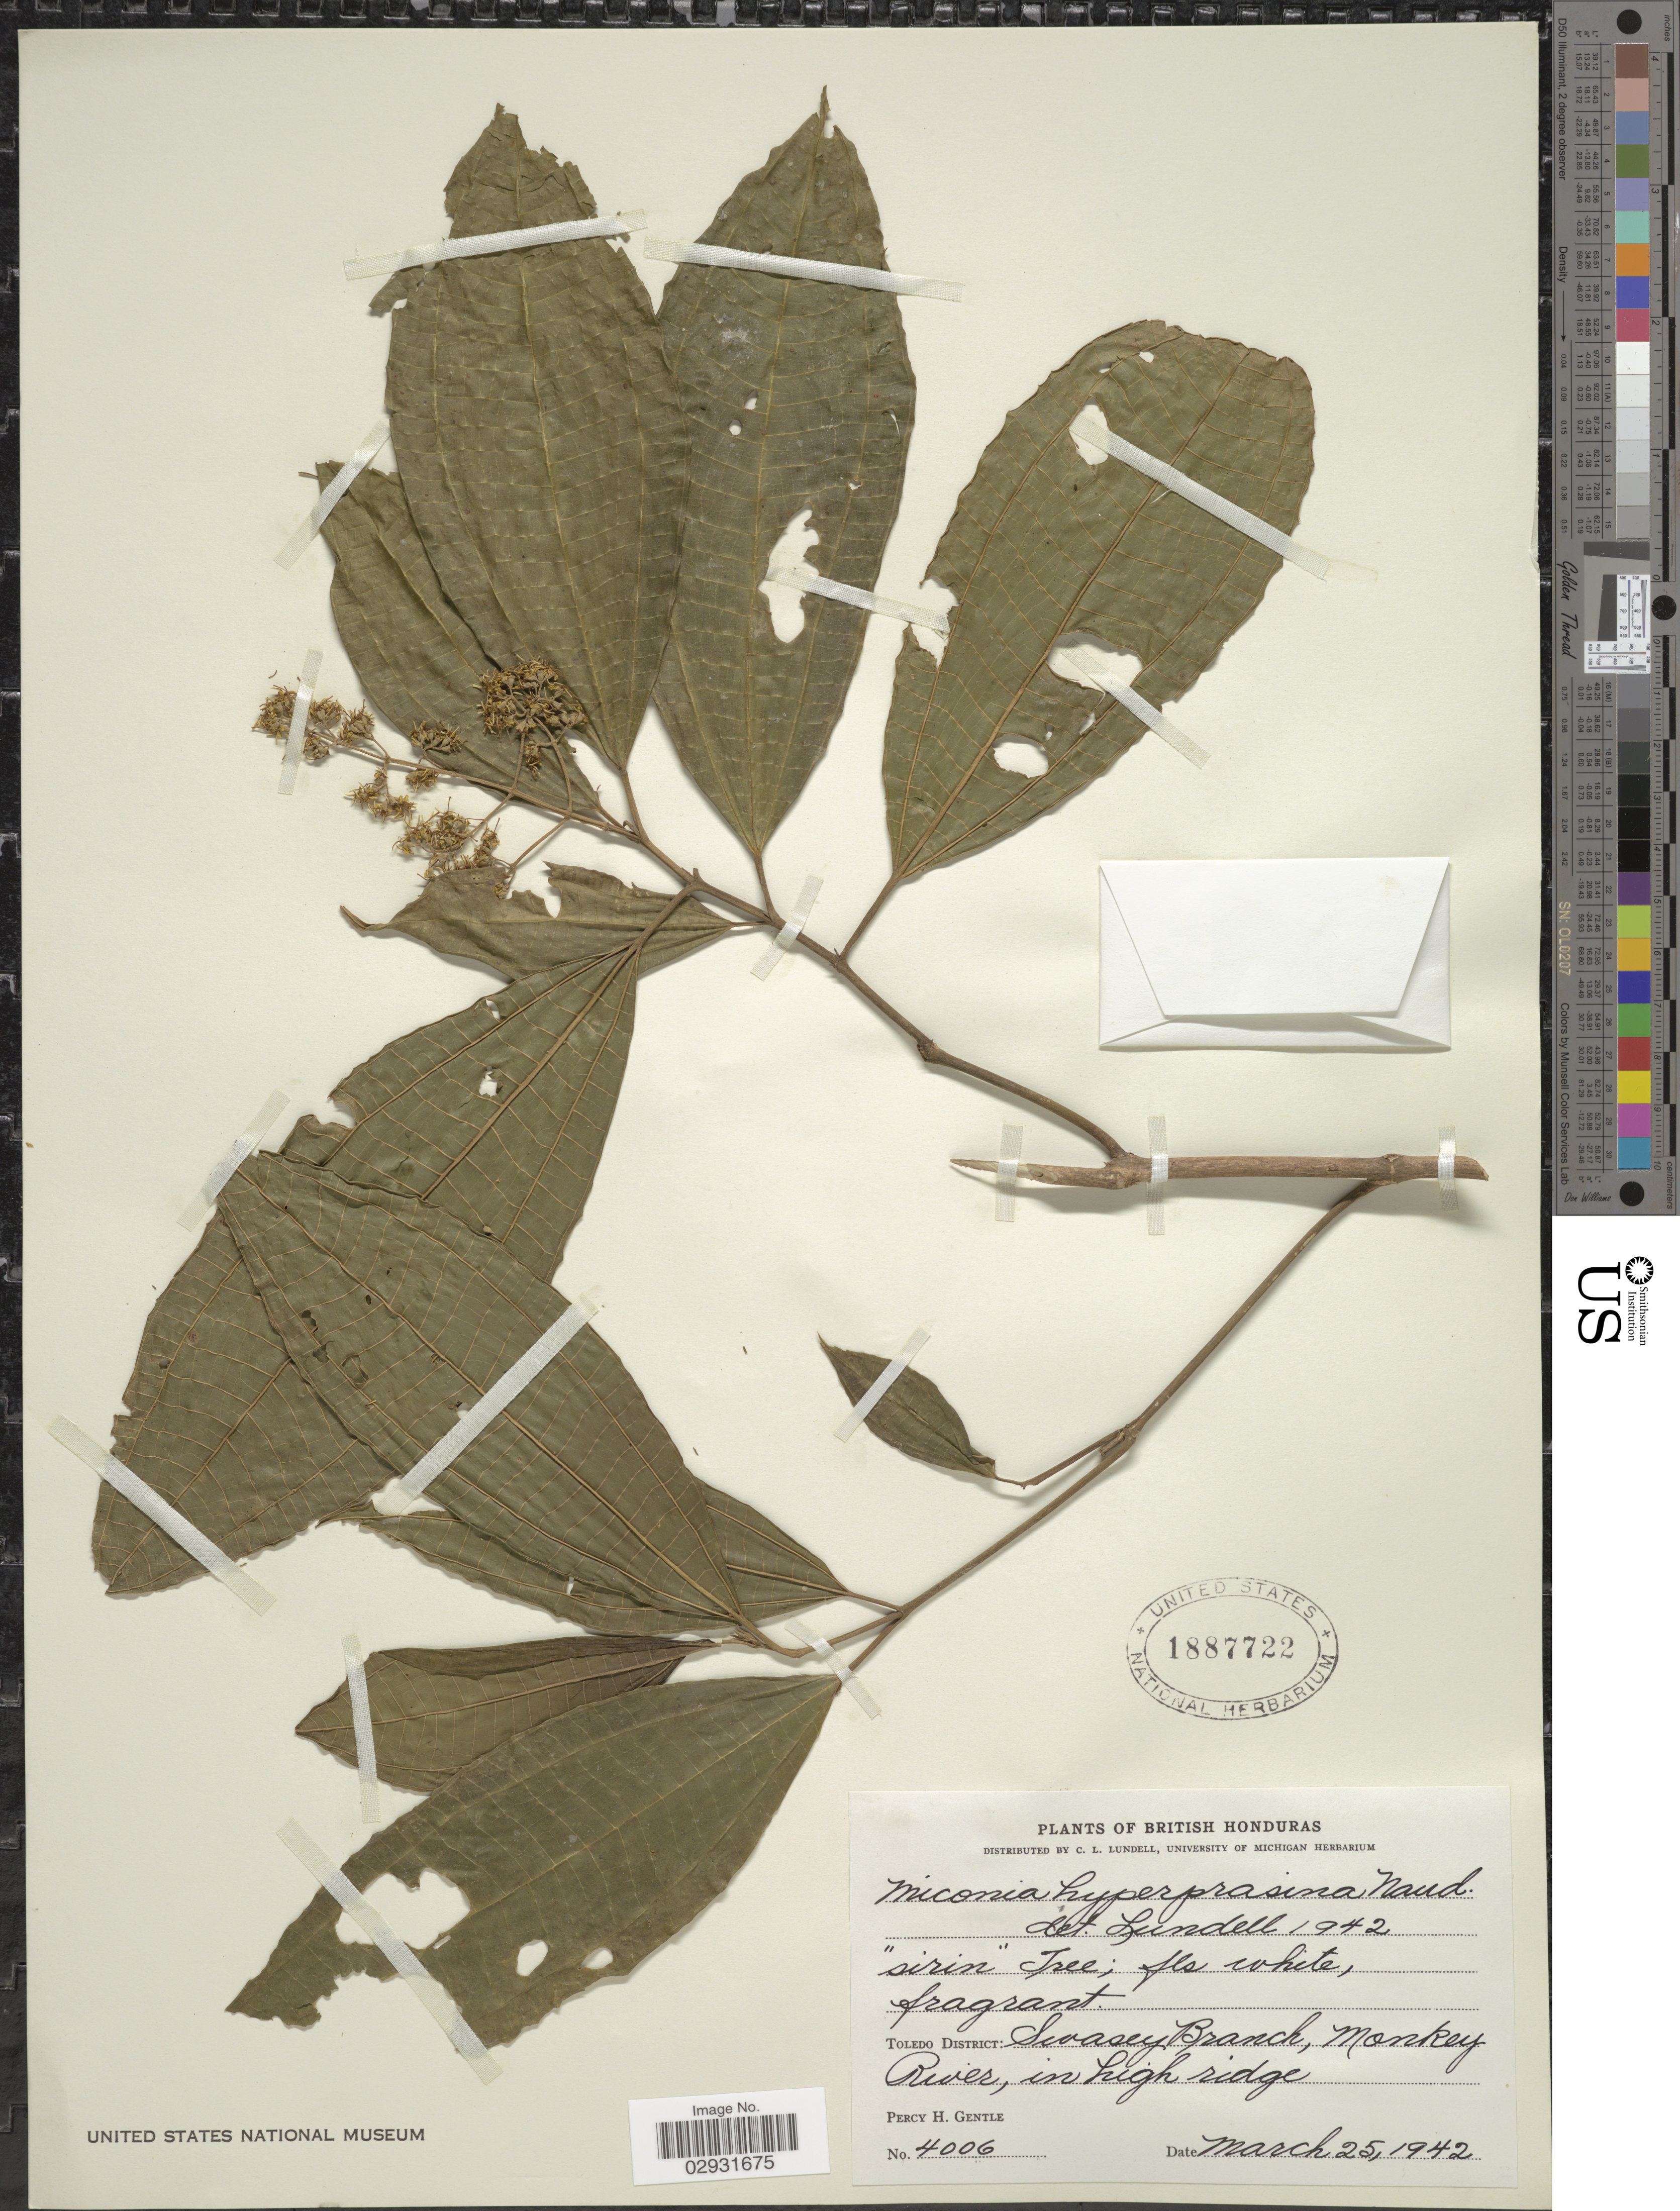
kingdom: Plantae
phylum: Tracheophyta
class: Magnoliopsida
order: Myrtales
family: Melastomataceae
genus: Miconia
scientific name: Miconia affinis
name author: DC.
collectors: P. H. Gentle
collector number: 4006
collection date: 1942-03-25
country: Belize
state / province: Toledo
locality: British Honduras. Toledo District: Swasey Branch, Monkey River, in high ridge.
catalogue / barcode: US 1887722